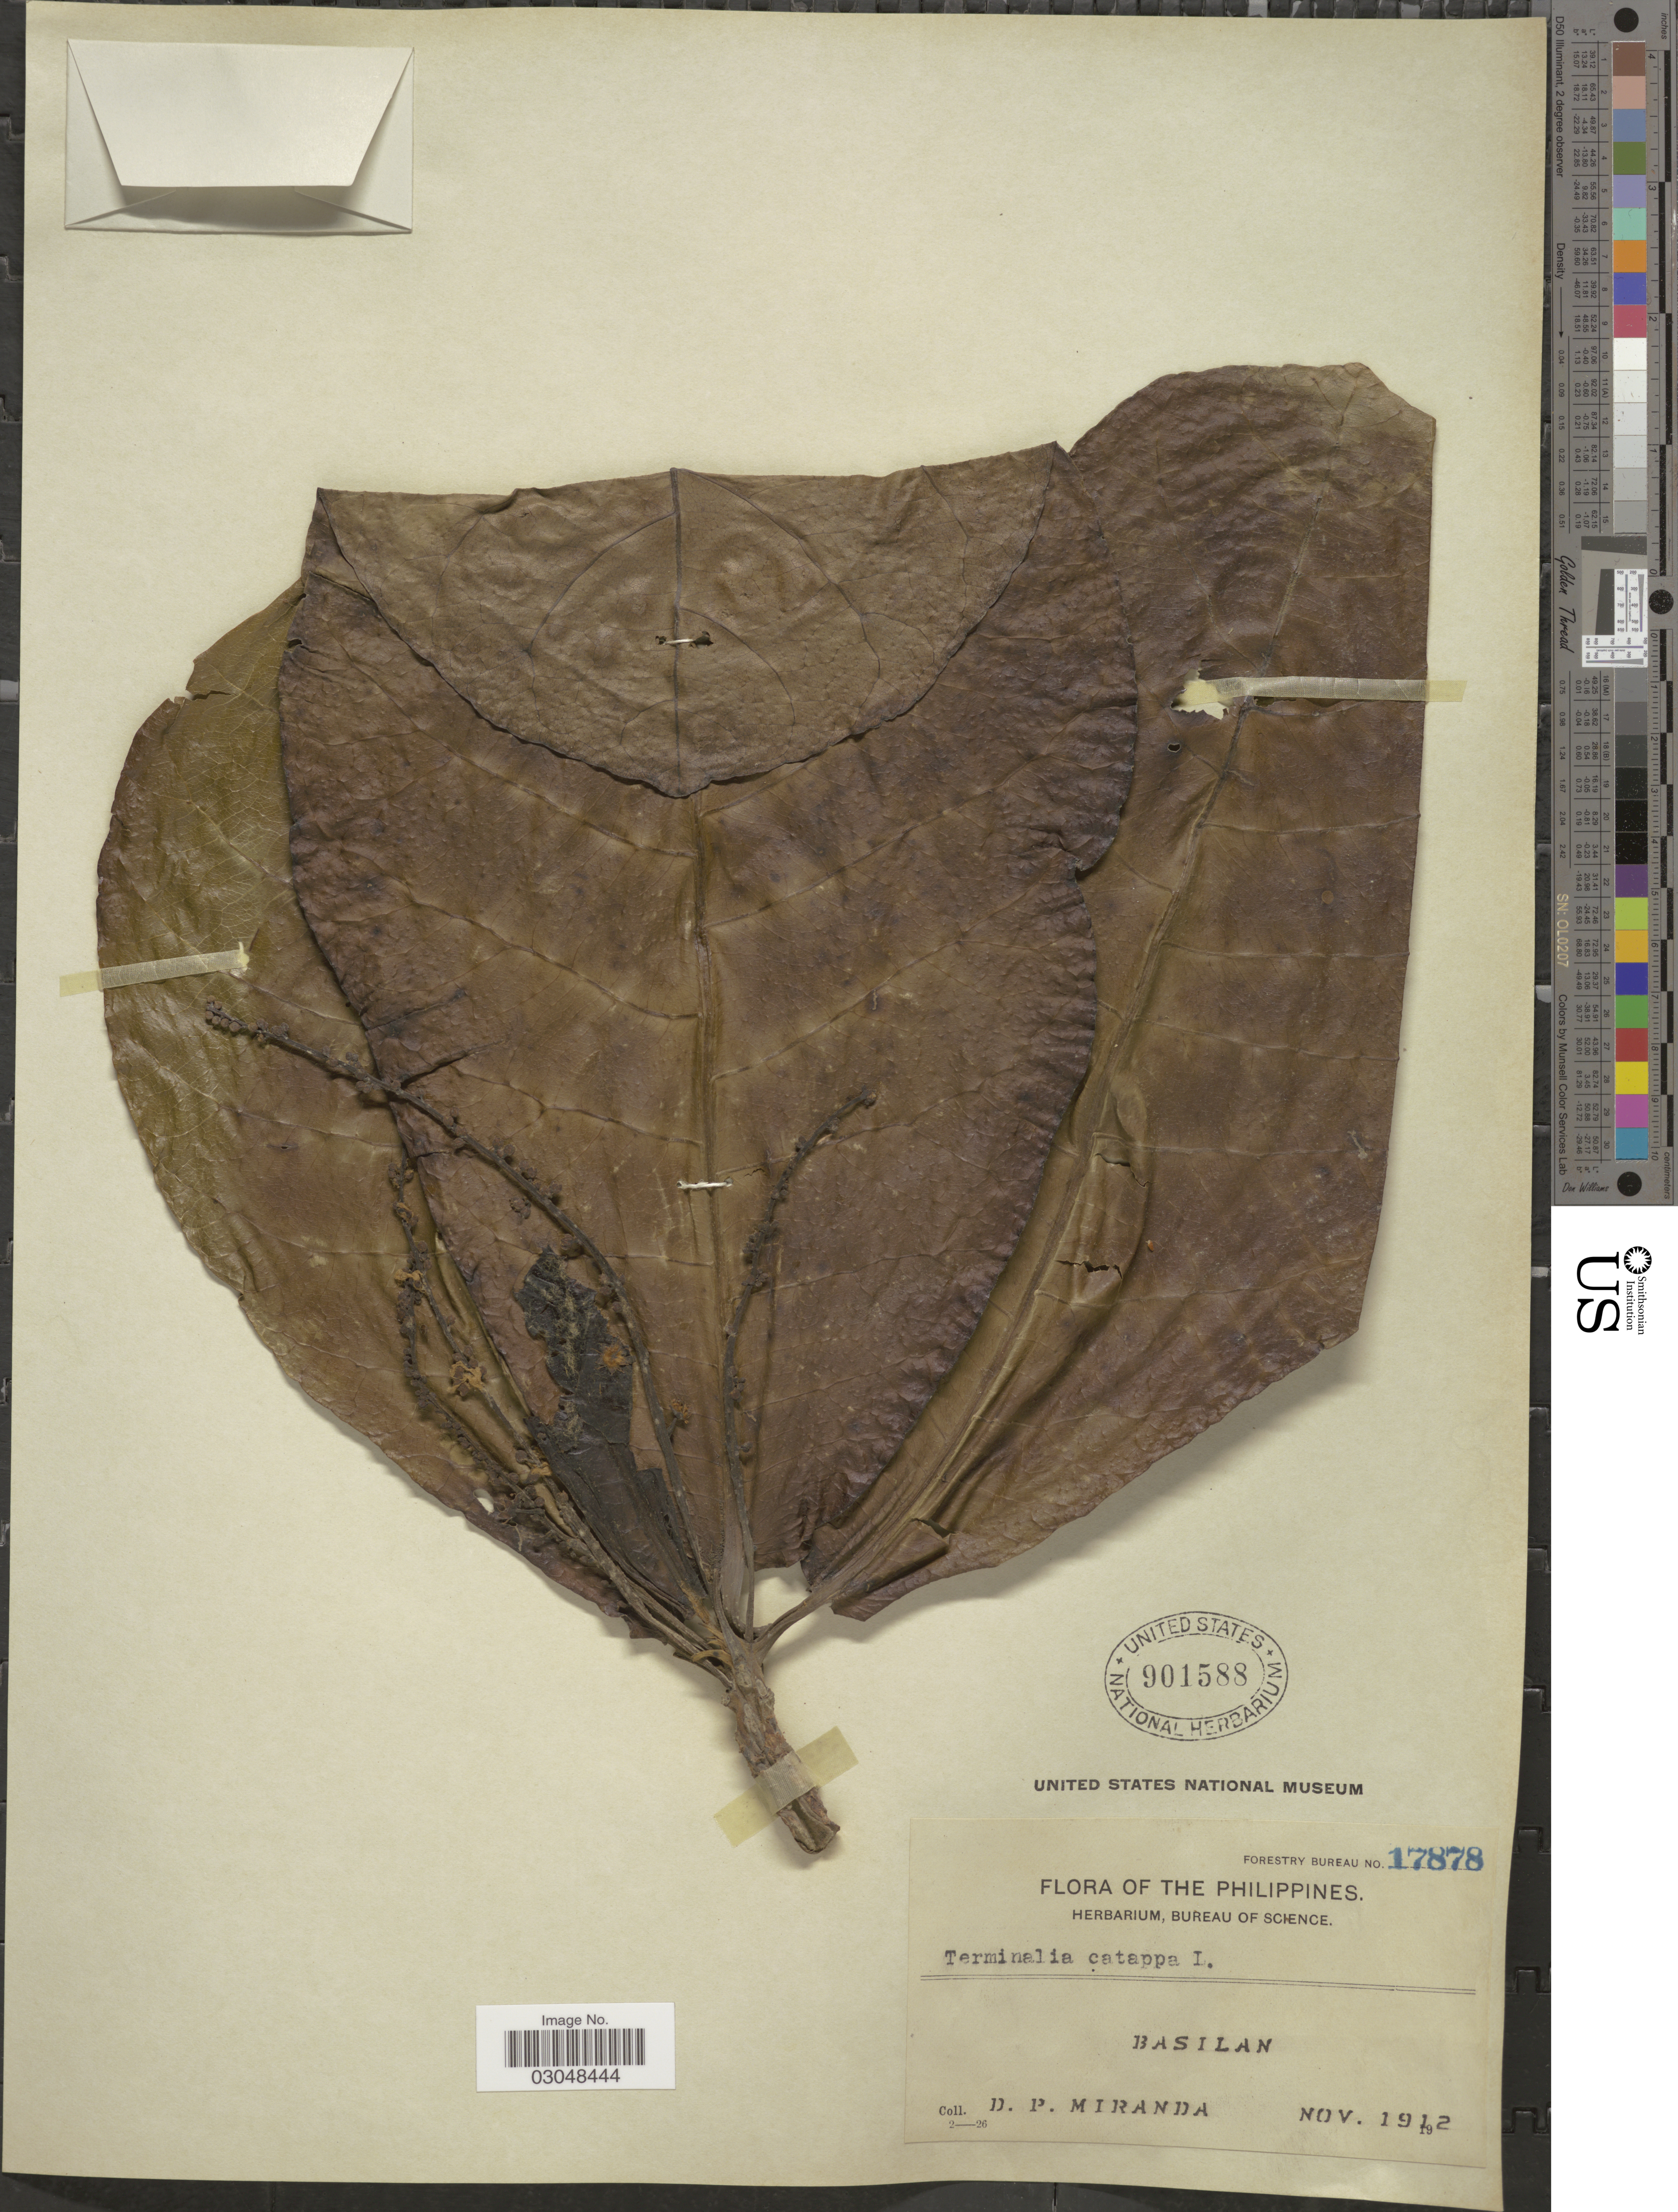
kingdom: Plantae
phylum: Tracheophyta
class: Magnoliopsida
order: Myrtales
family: Combretaceae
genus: Terminalia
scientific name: Terminalia catappa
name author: L.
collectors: D. P. Miranda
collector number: Forestry Bureau 17878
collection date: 1912-11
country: Philippines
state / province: Muslim Mindanao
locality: Basilan.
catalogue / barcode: US 901588